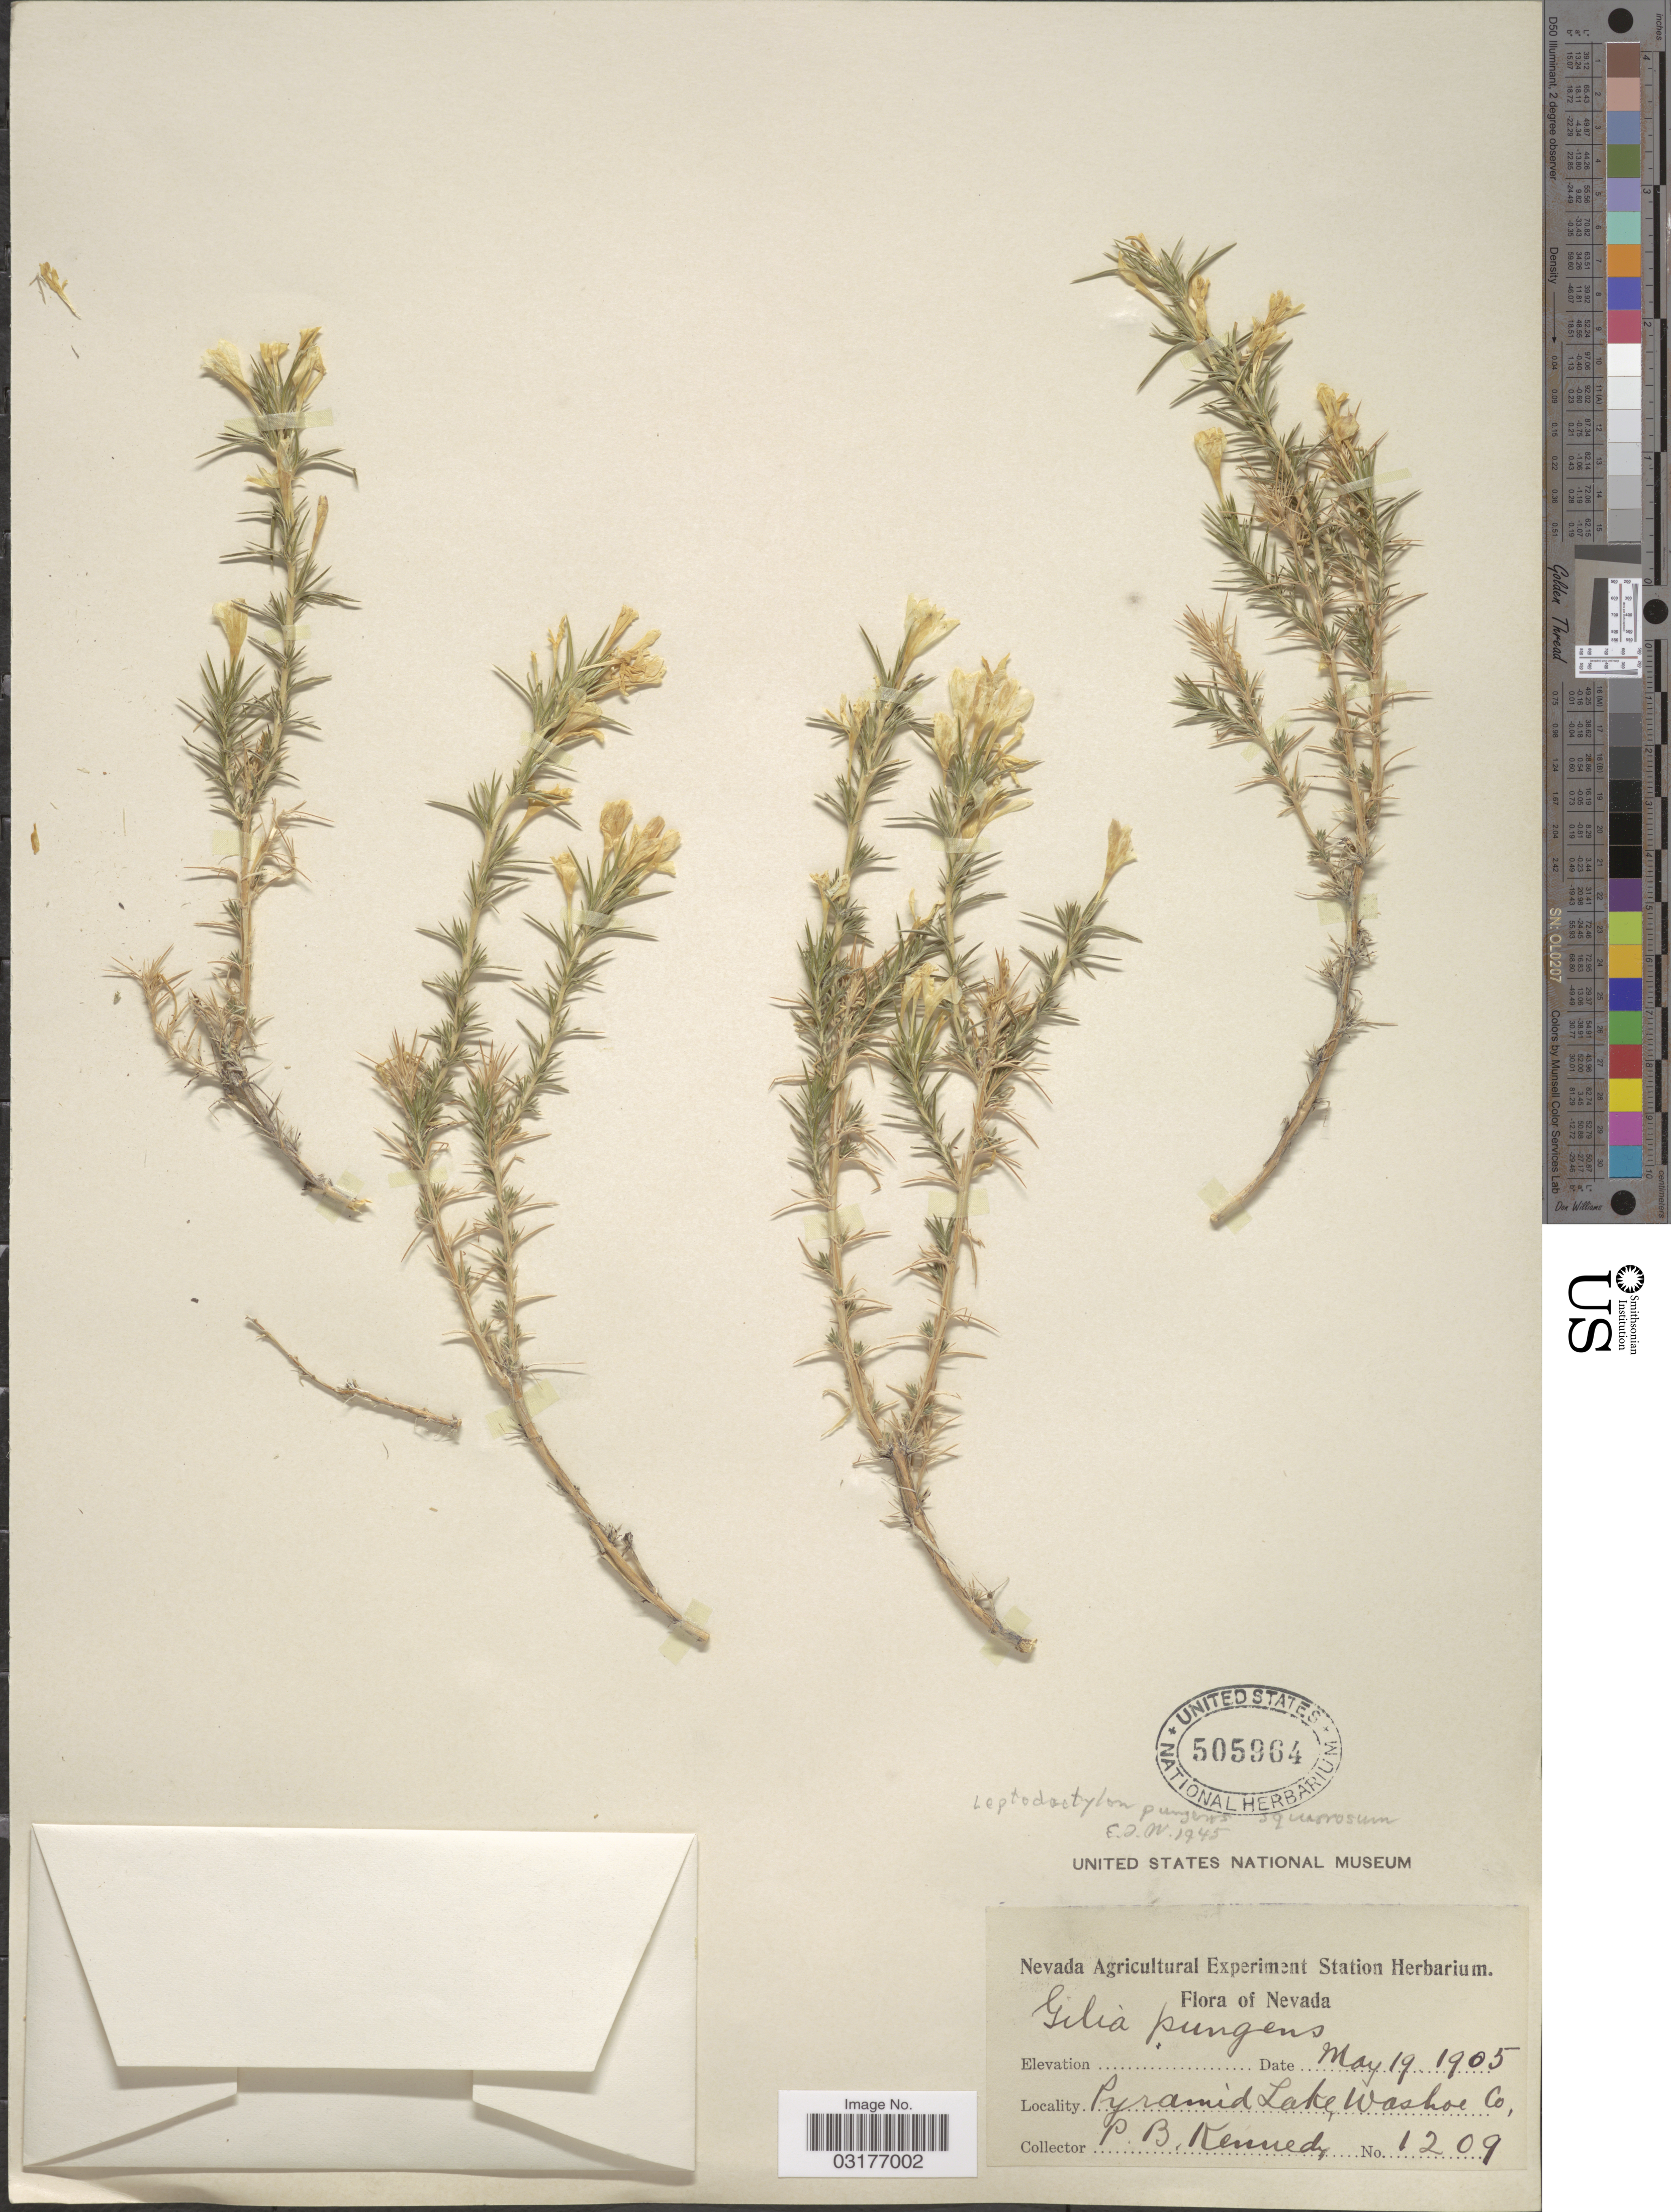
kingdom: Plantae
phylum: Tracheophyta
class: Magnoliopsida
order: Ericales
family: Polemoniaceae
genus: Linanthus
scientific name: Linanthus pungens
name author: (Torr.) J.M. Porter & L.A. Johnson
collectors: P. B. Kennedy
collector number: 1209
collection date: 1905-05-19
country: United States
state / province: Nevada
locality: Pyramid Lake, Washoe Co.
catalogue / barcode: US 505964